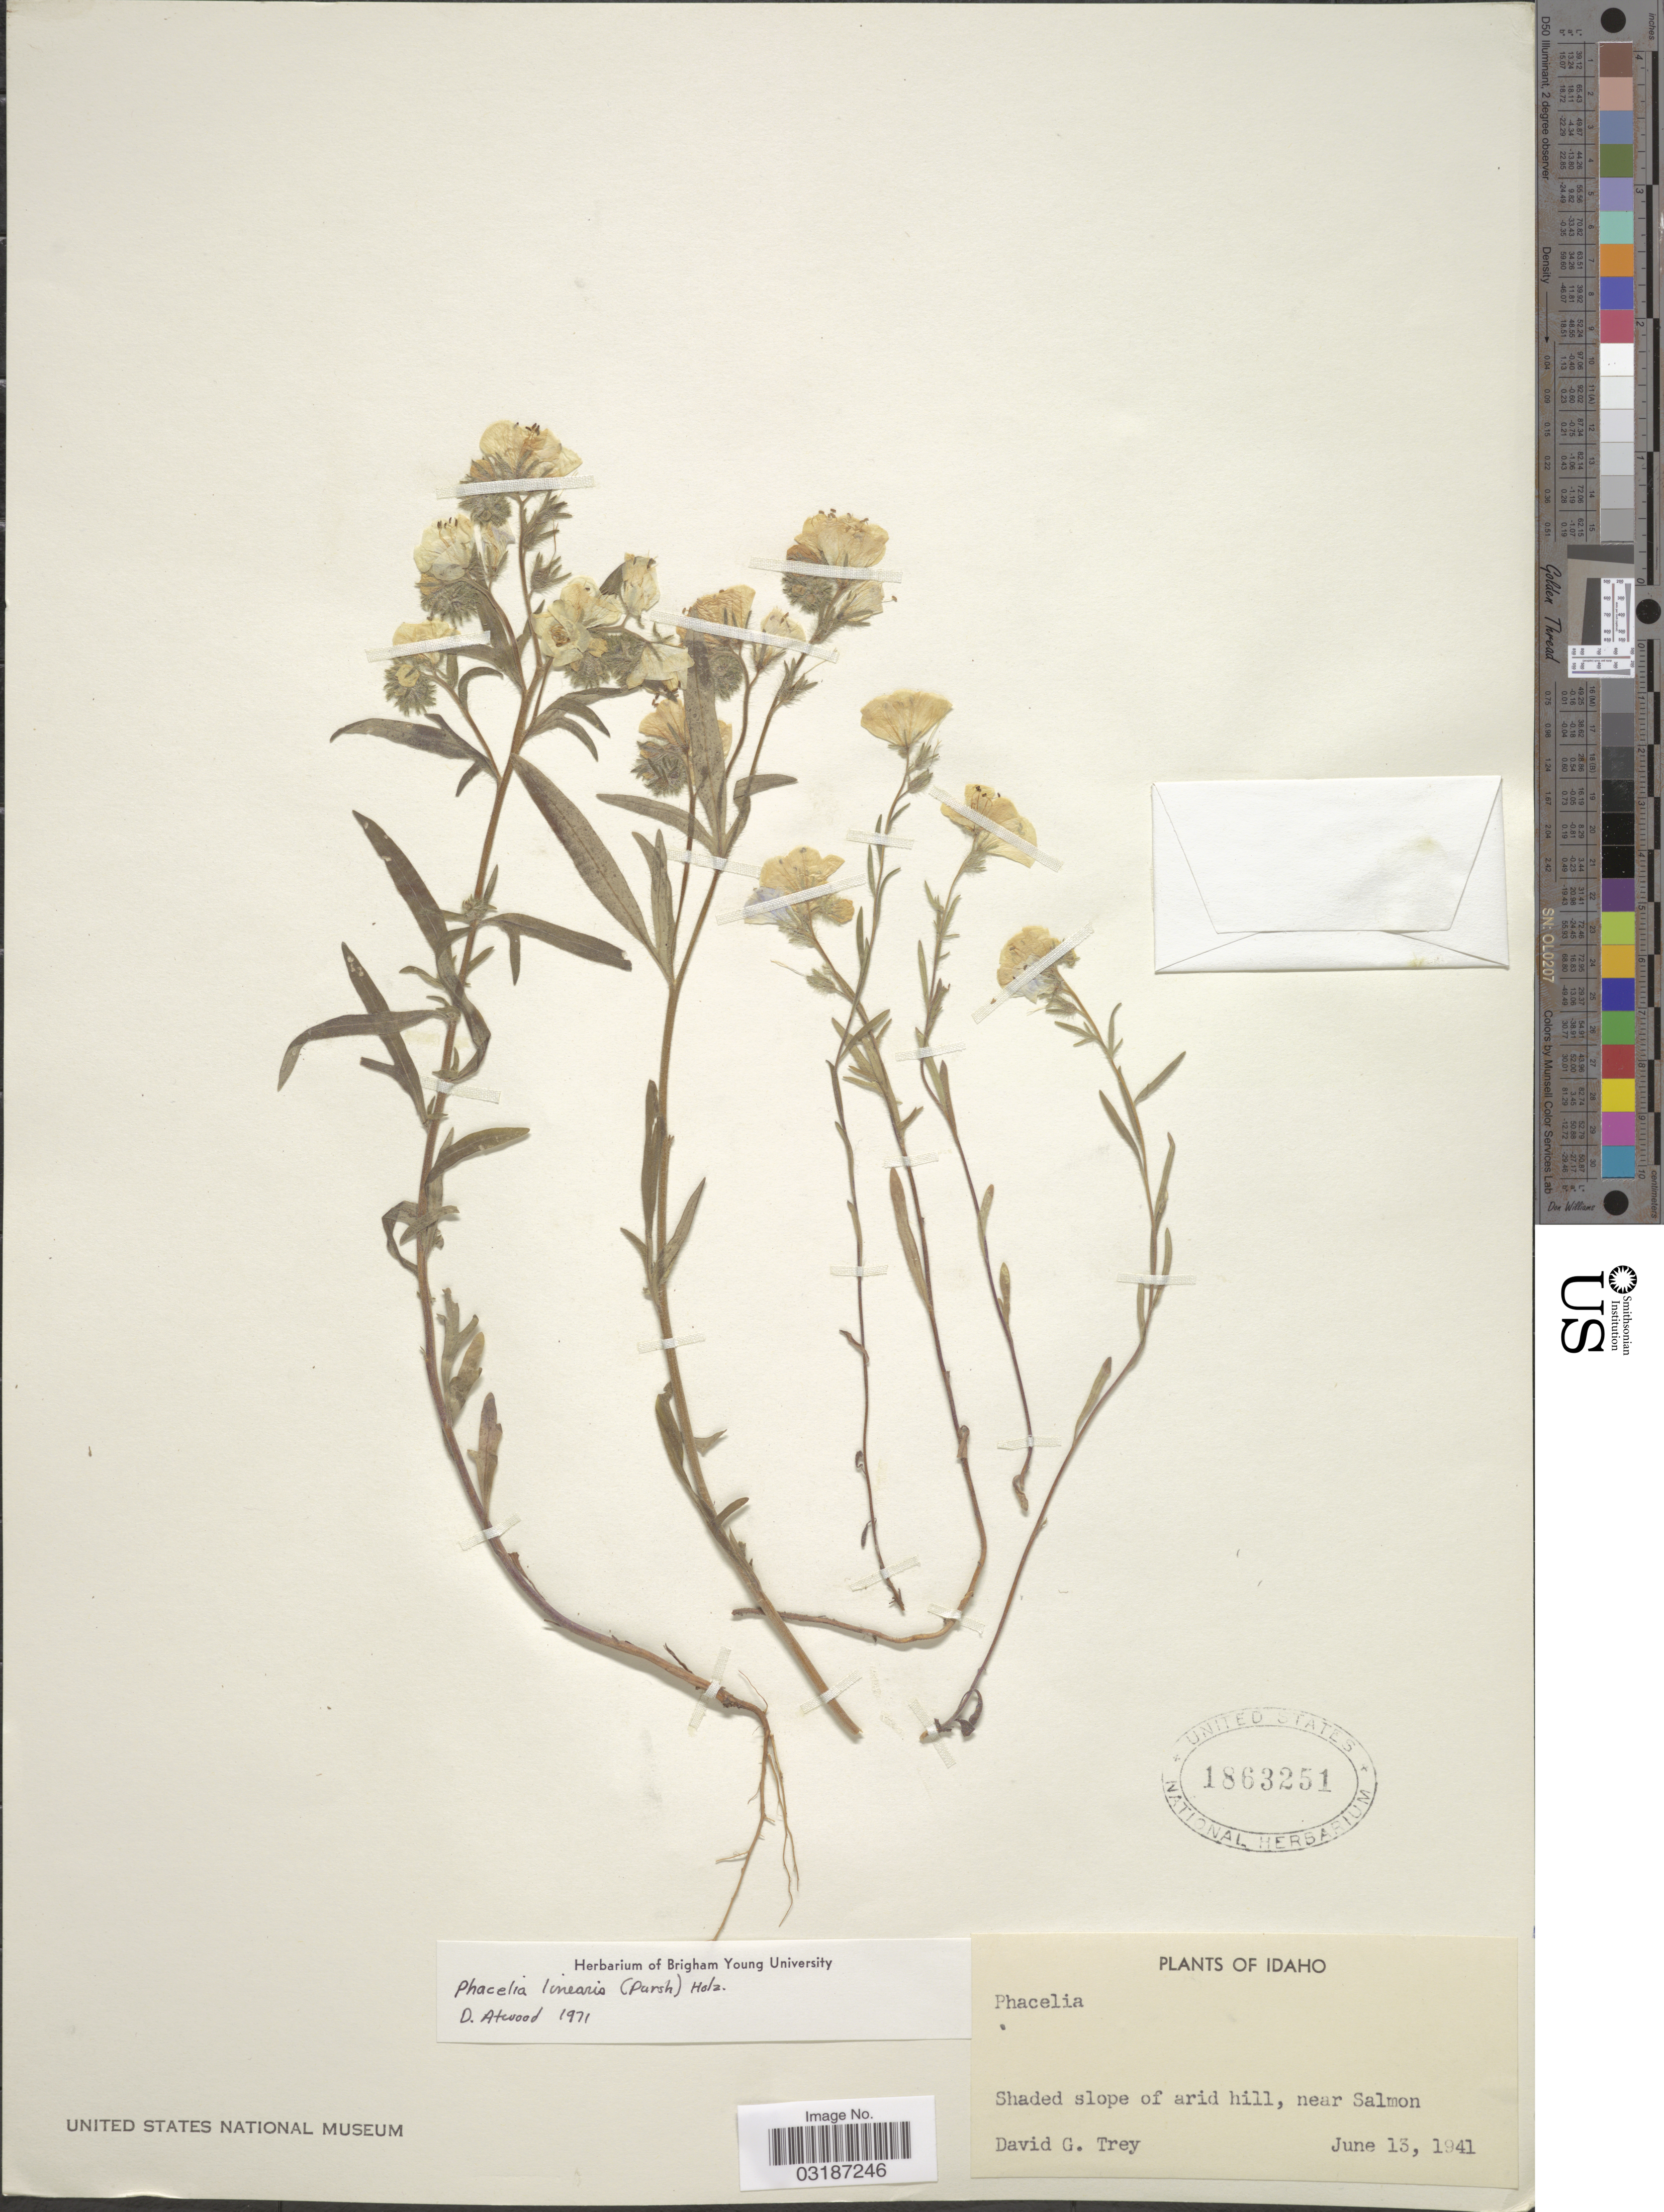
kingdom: Plantae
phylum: Tracheophyta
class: Magnoliopsida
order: Boraginales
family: Hydrophyllaceae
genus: Phacelia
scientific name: Phacelia linearis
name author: (Pursh) Holz.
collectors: D. Trey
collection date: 1941-06-13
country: United States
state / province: Idaho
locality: Shaded slope of arid hill, near Salmon.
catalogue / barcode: US 1863251